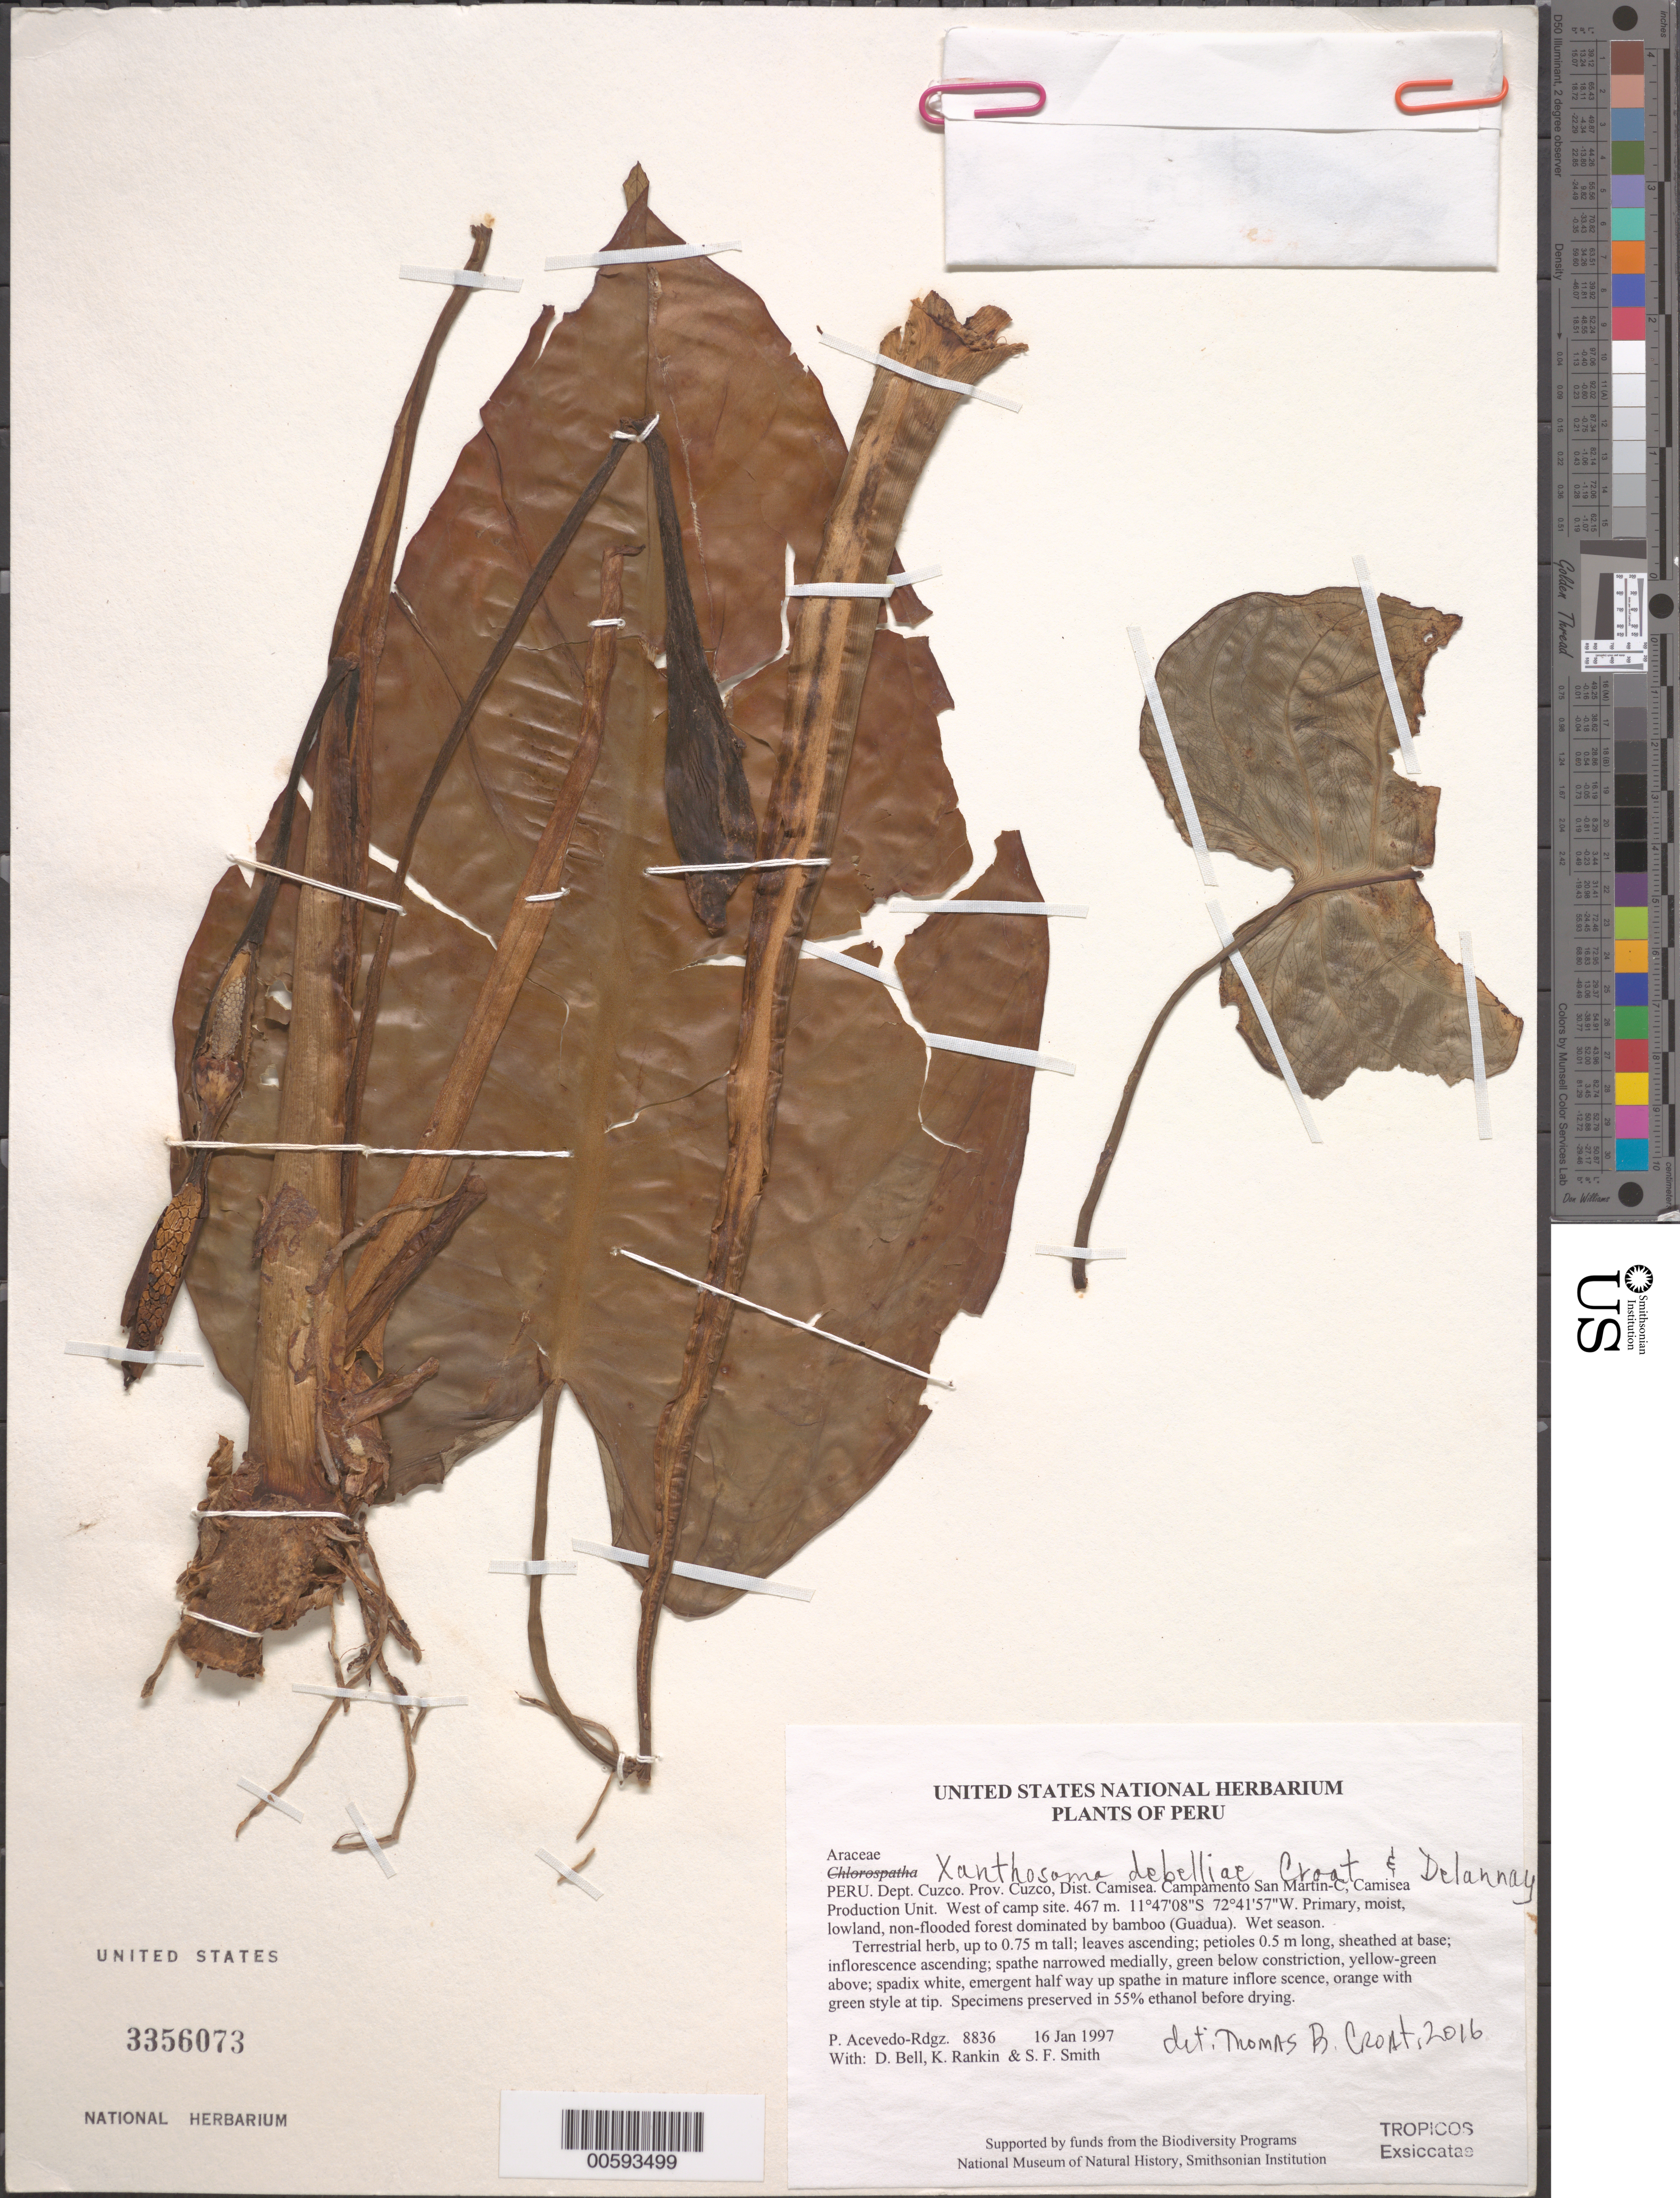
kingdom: Plantae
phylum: Tracheophyta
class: Liliopsida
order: Alismatales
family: Araceae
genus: Chlorospatha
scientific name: Chlorospatha sp. nov.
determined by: Croat, Thomas B., Missouri Botanical Garden (MO)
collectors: P. Acevedo-Rodr., D. A. Bell, K. B. Rankin & S.F. Smith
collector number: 8836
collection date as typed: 16 Jan 1997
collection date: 1997-01-16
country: Peru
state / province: Cusco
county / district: Cusco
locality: Districto Camisea, Campamento San Martín-C, Camisea Production Unit. West of camp site.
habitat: Primary, moist, lowland, non-flooded forest dominated by bamboo (Guadua). Wet season.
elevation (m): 467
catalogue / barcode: US 3356073